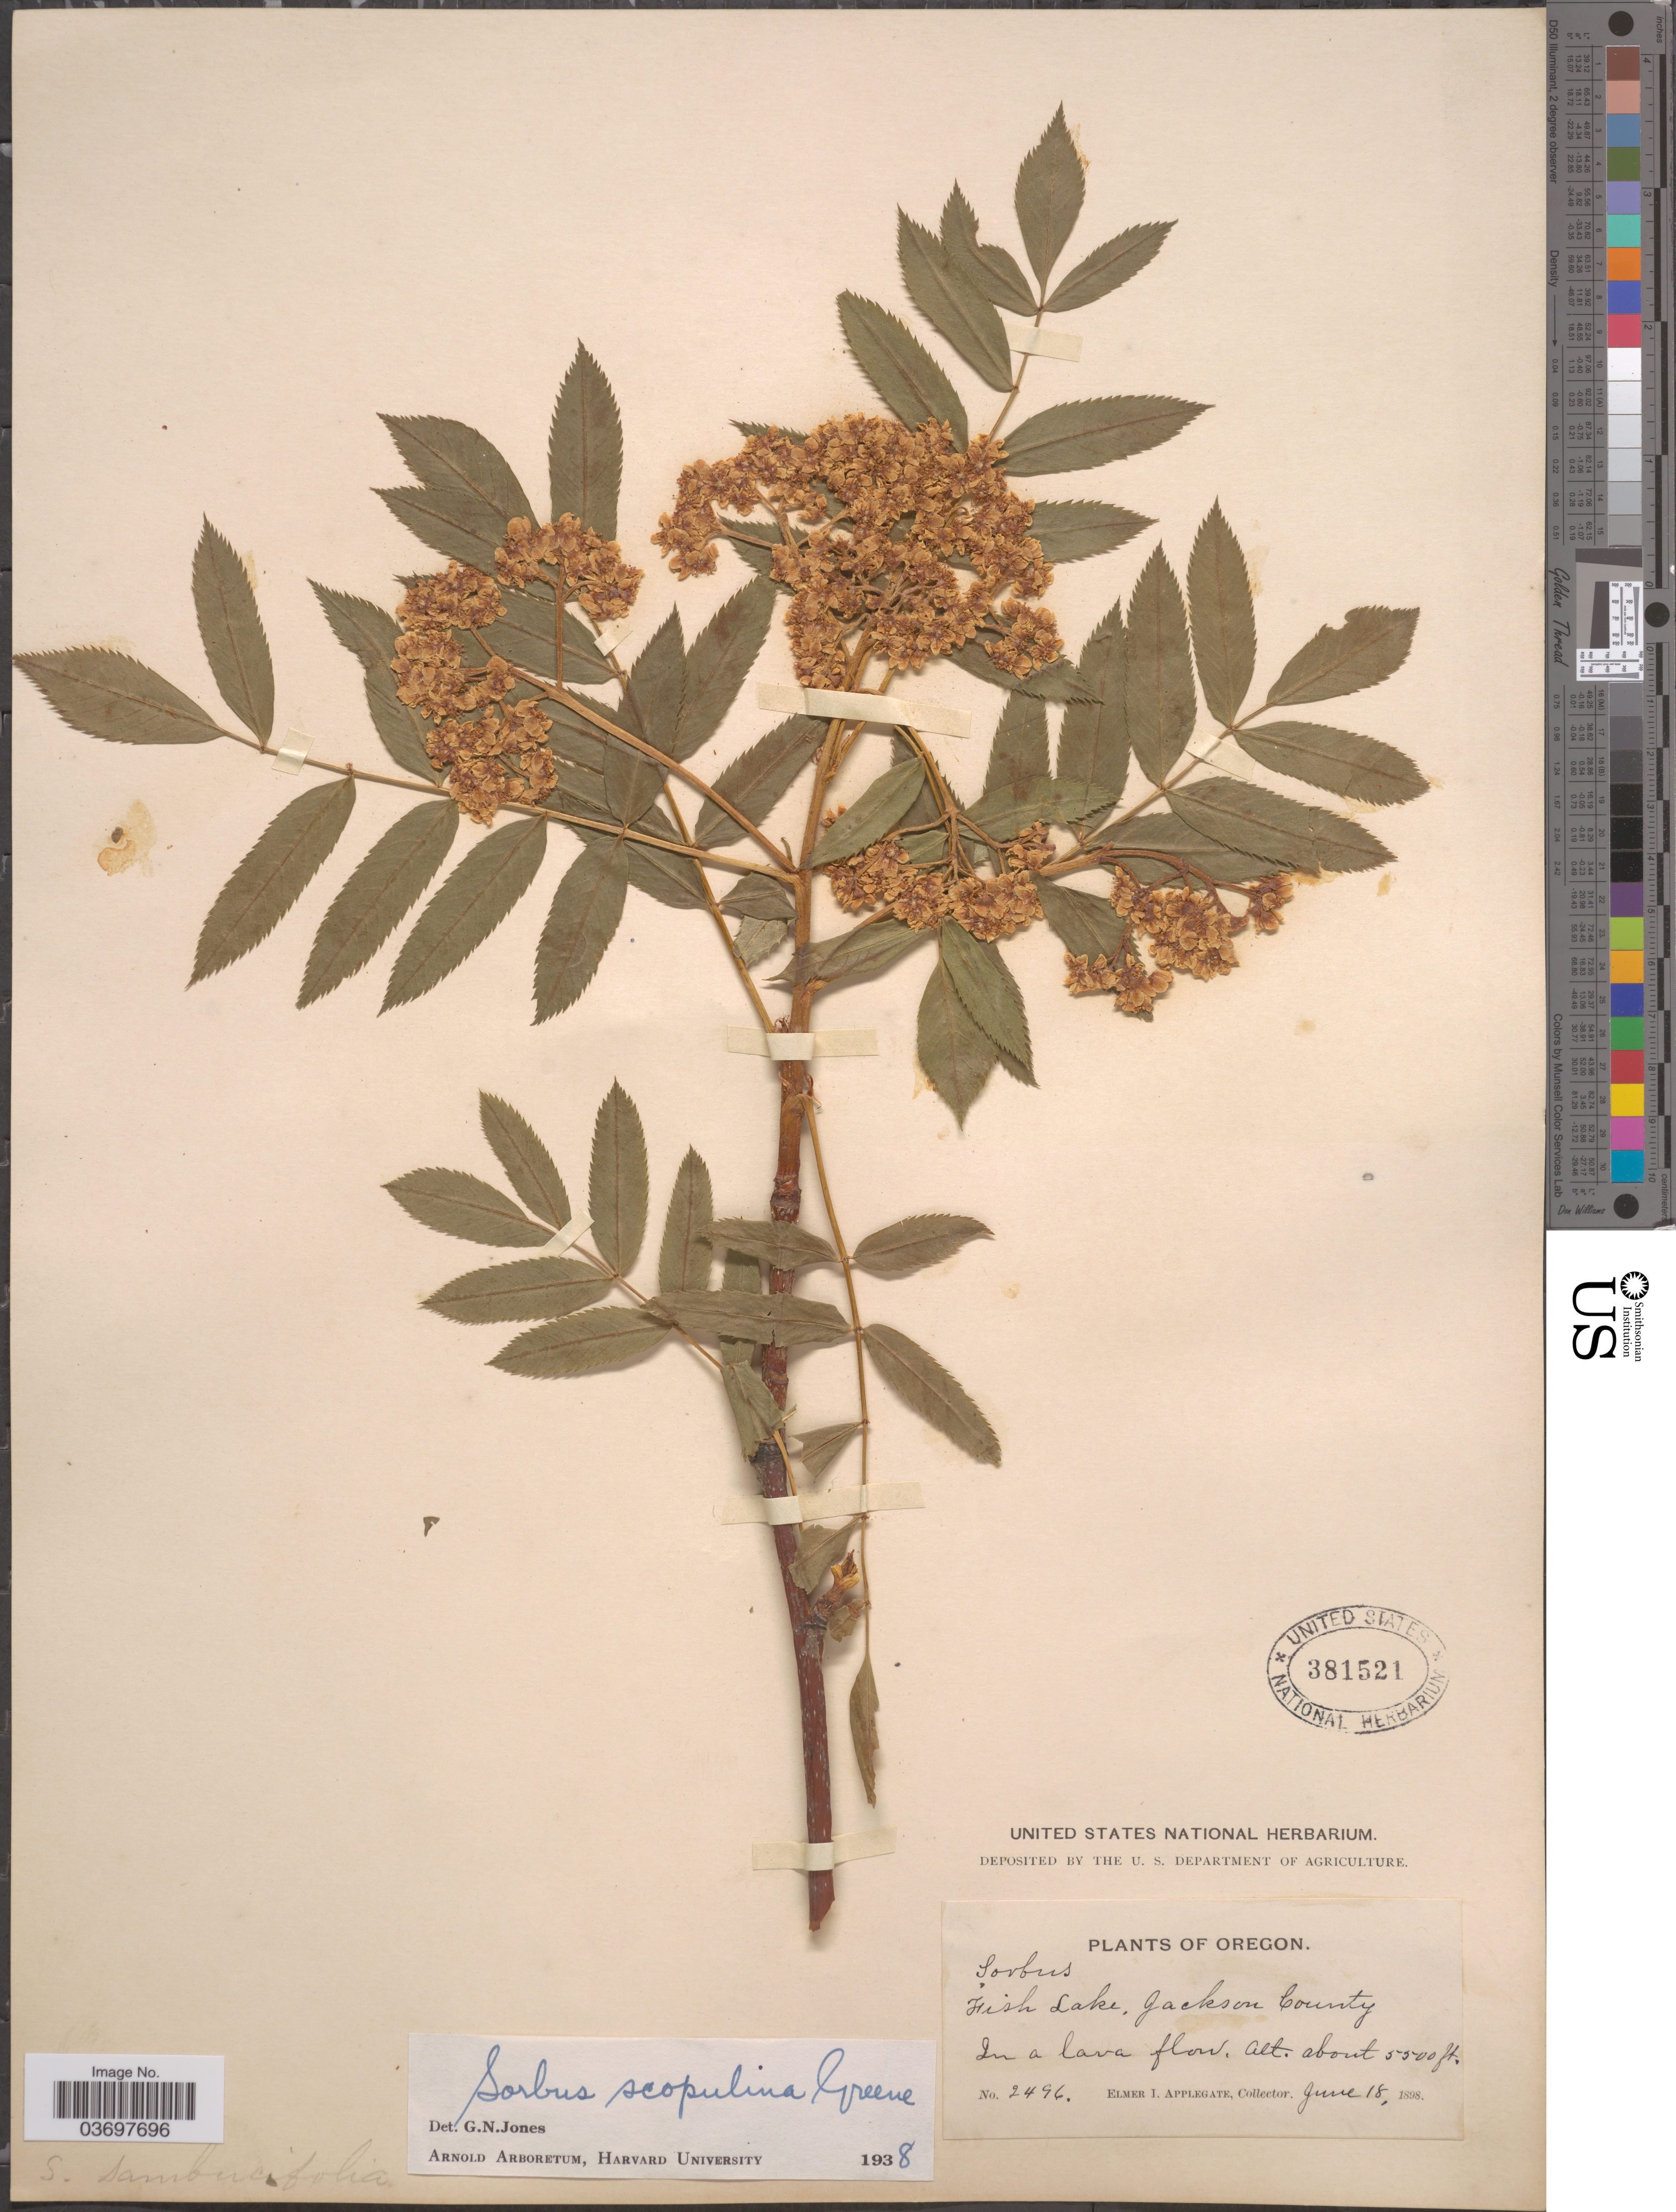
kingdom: Plantae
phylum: Tracheophyta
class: Magnoliopsida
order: Rosales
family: Rosaceae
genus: Sorbus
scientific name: Sorbus scopulina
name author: Greene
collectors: E. I. Applegate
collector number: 2496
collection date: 1898-06-18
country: United States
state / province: Oregon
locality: Fish Lake, Jackson County. In a lava flow.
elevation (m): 1676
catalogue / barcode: US 381521